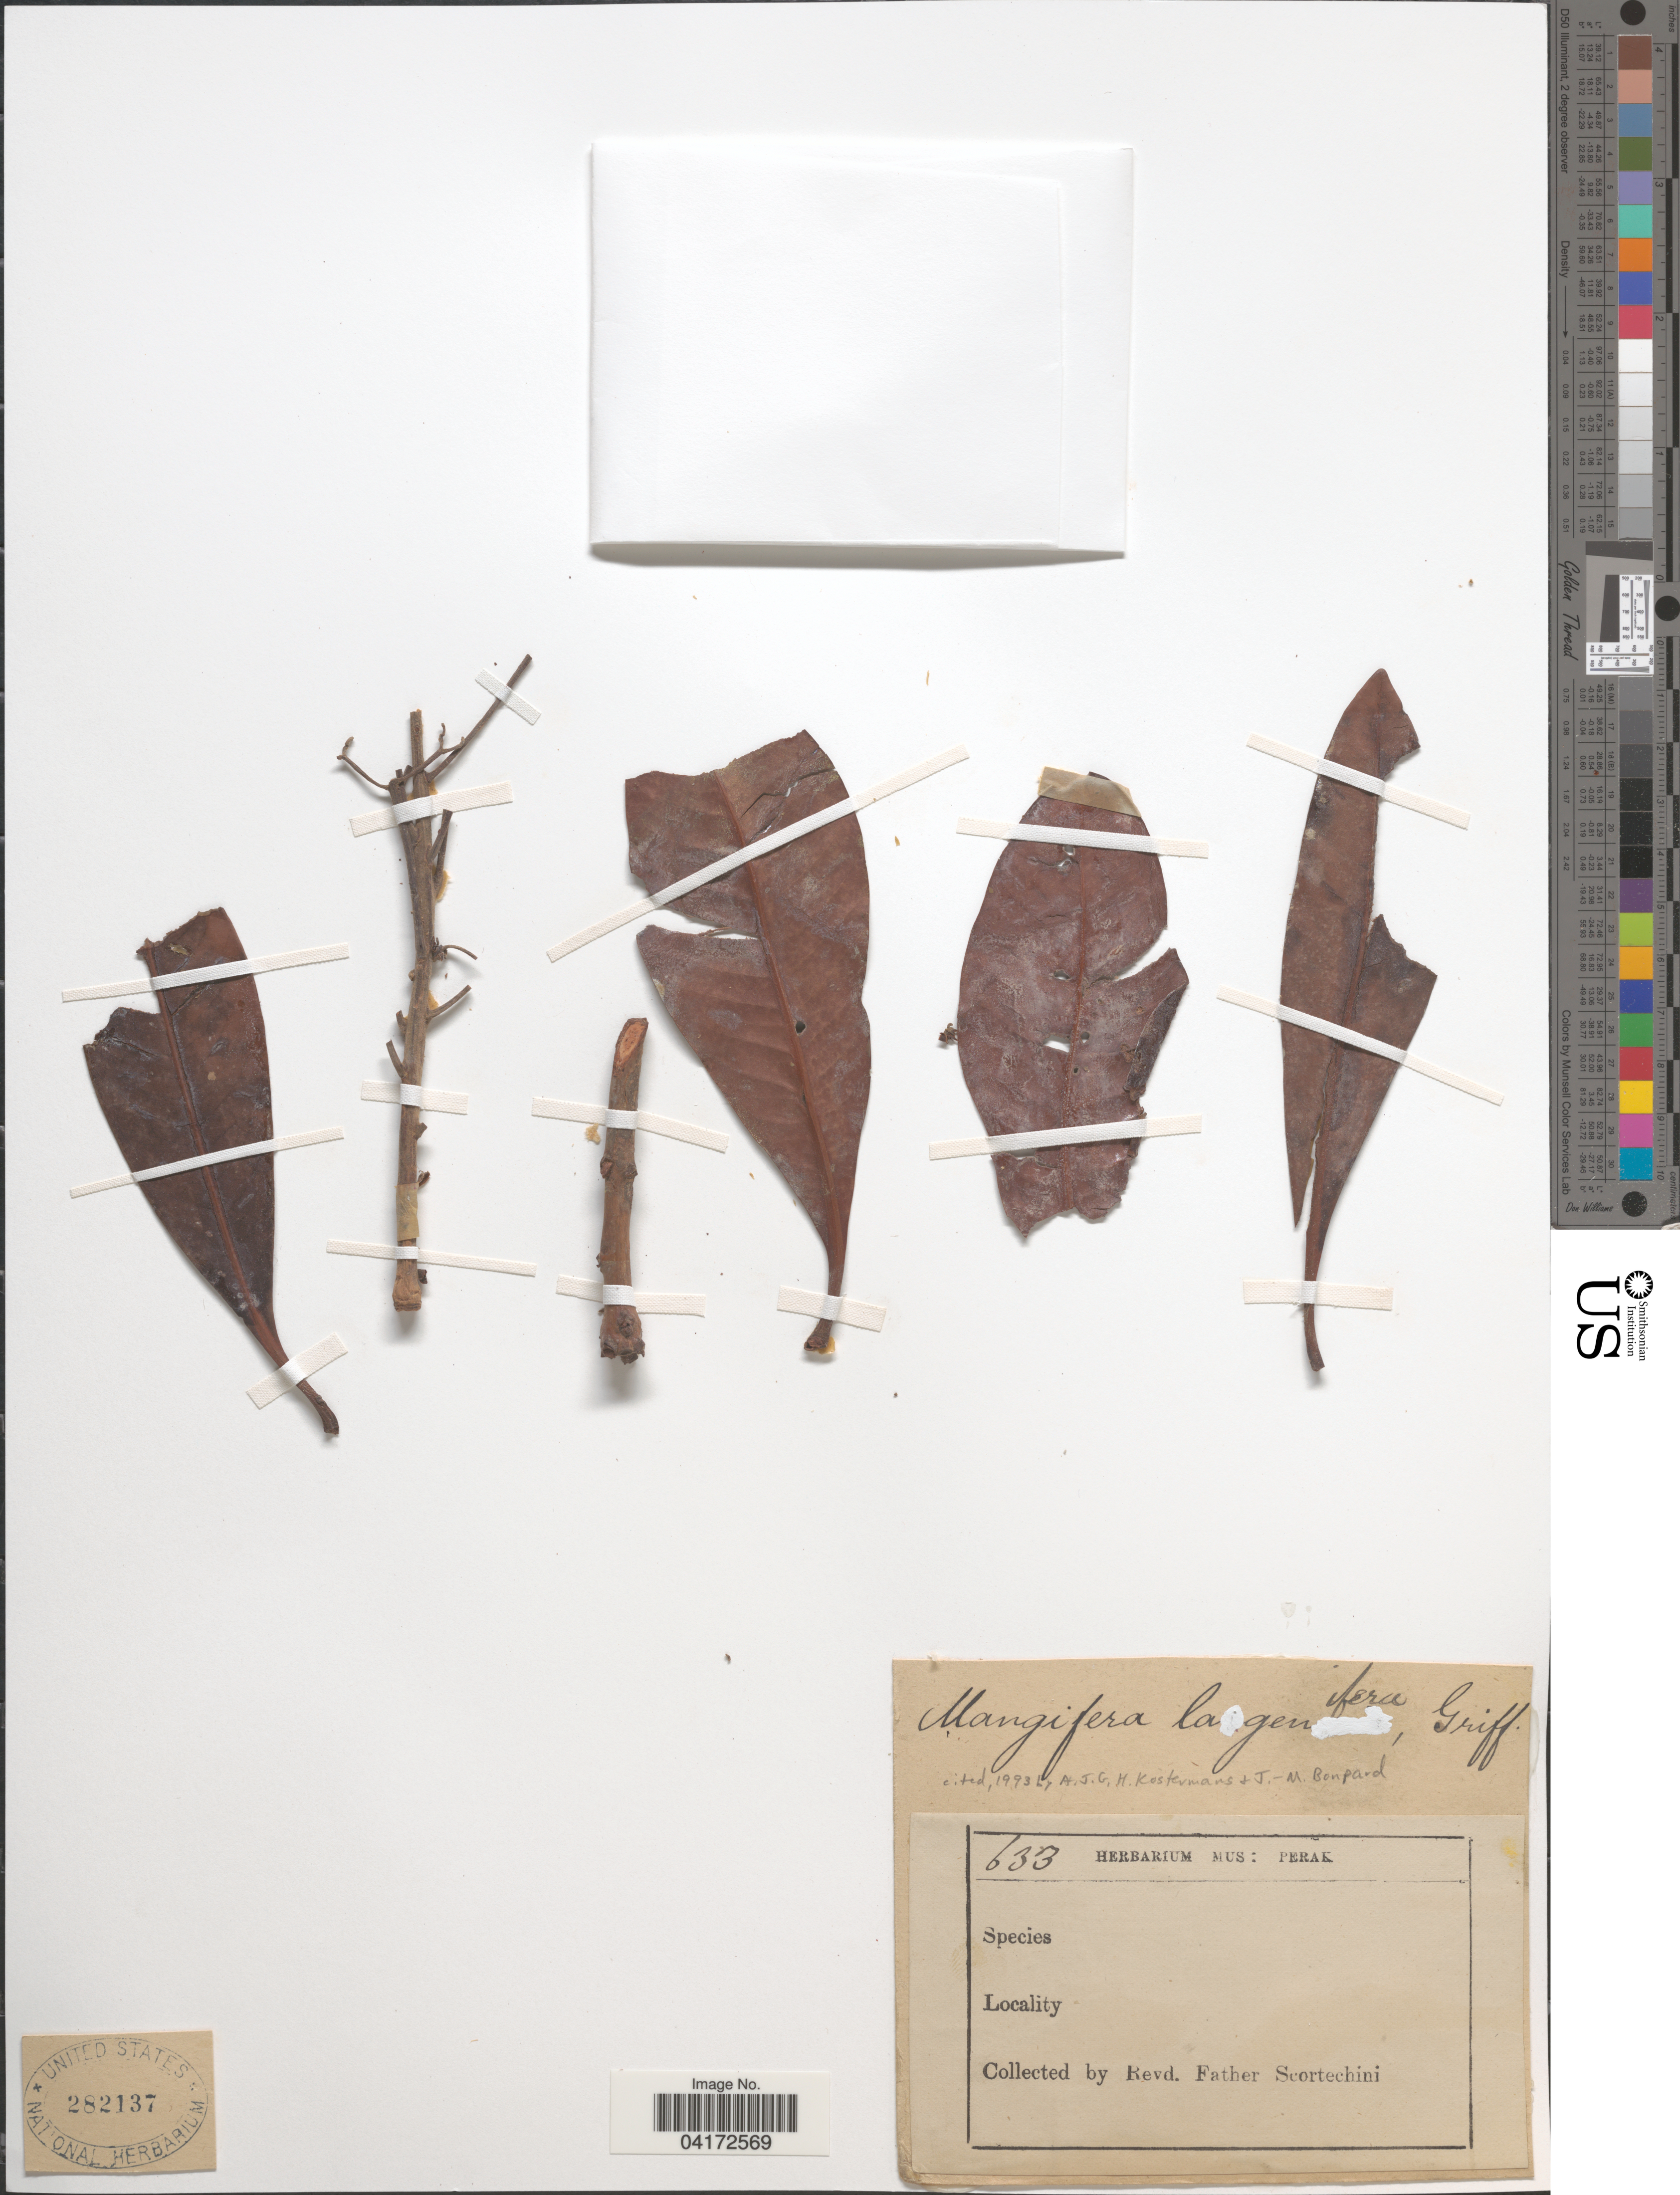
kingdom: Plantae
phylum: Tracheophyta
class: Magnoliopsida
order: Sapindales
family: Anacardiaceae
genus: Mangifera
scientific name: Mangifera lagenifera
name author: Griff.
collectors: Fr. Scortechini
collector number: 633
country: Malaysia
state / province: Perak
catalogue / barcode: US 282137